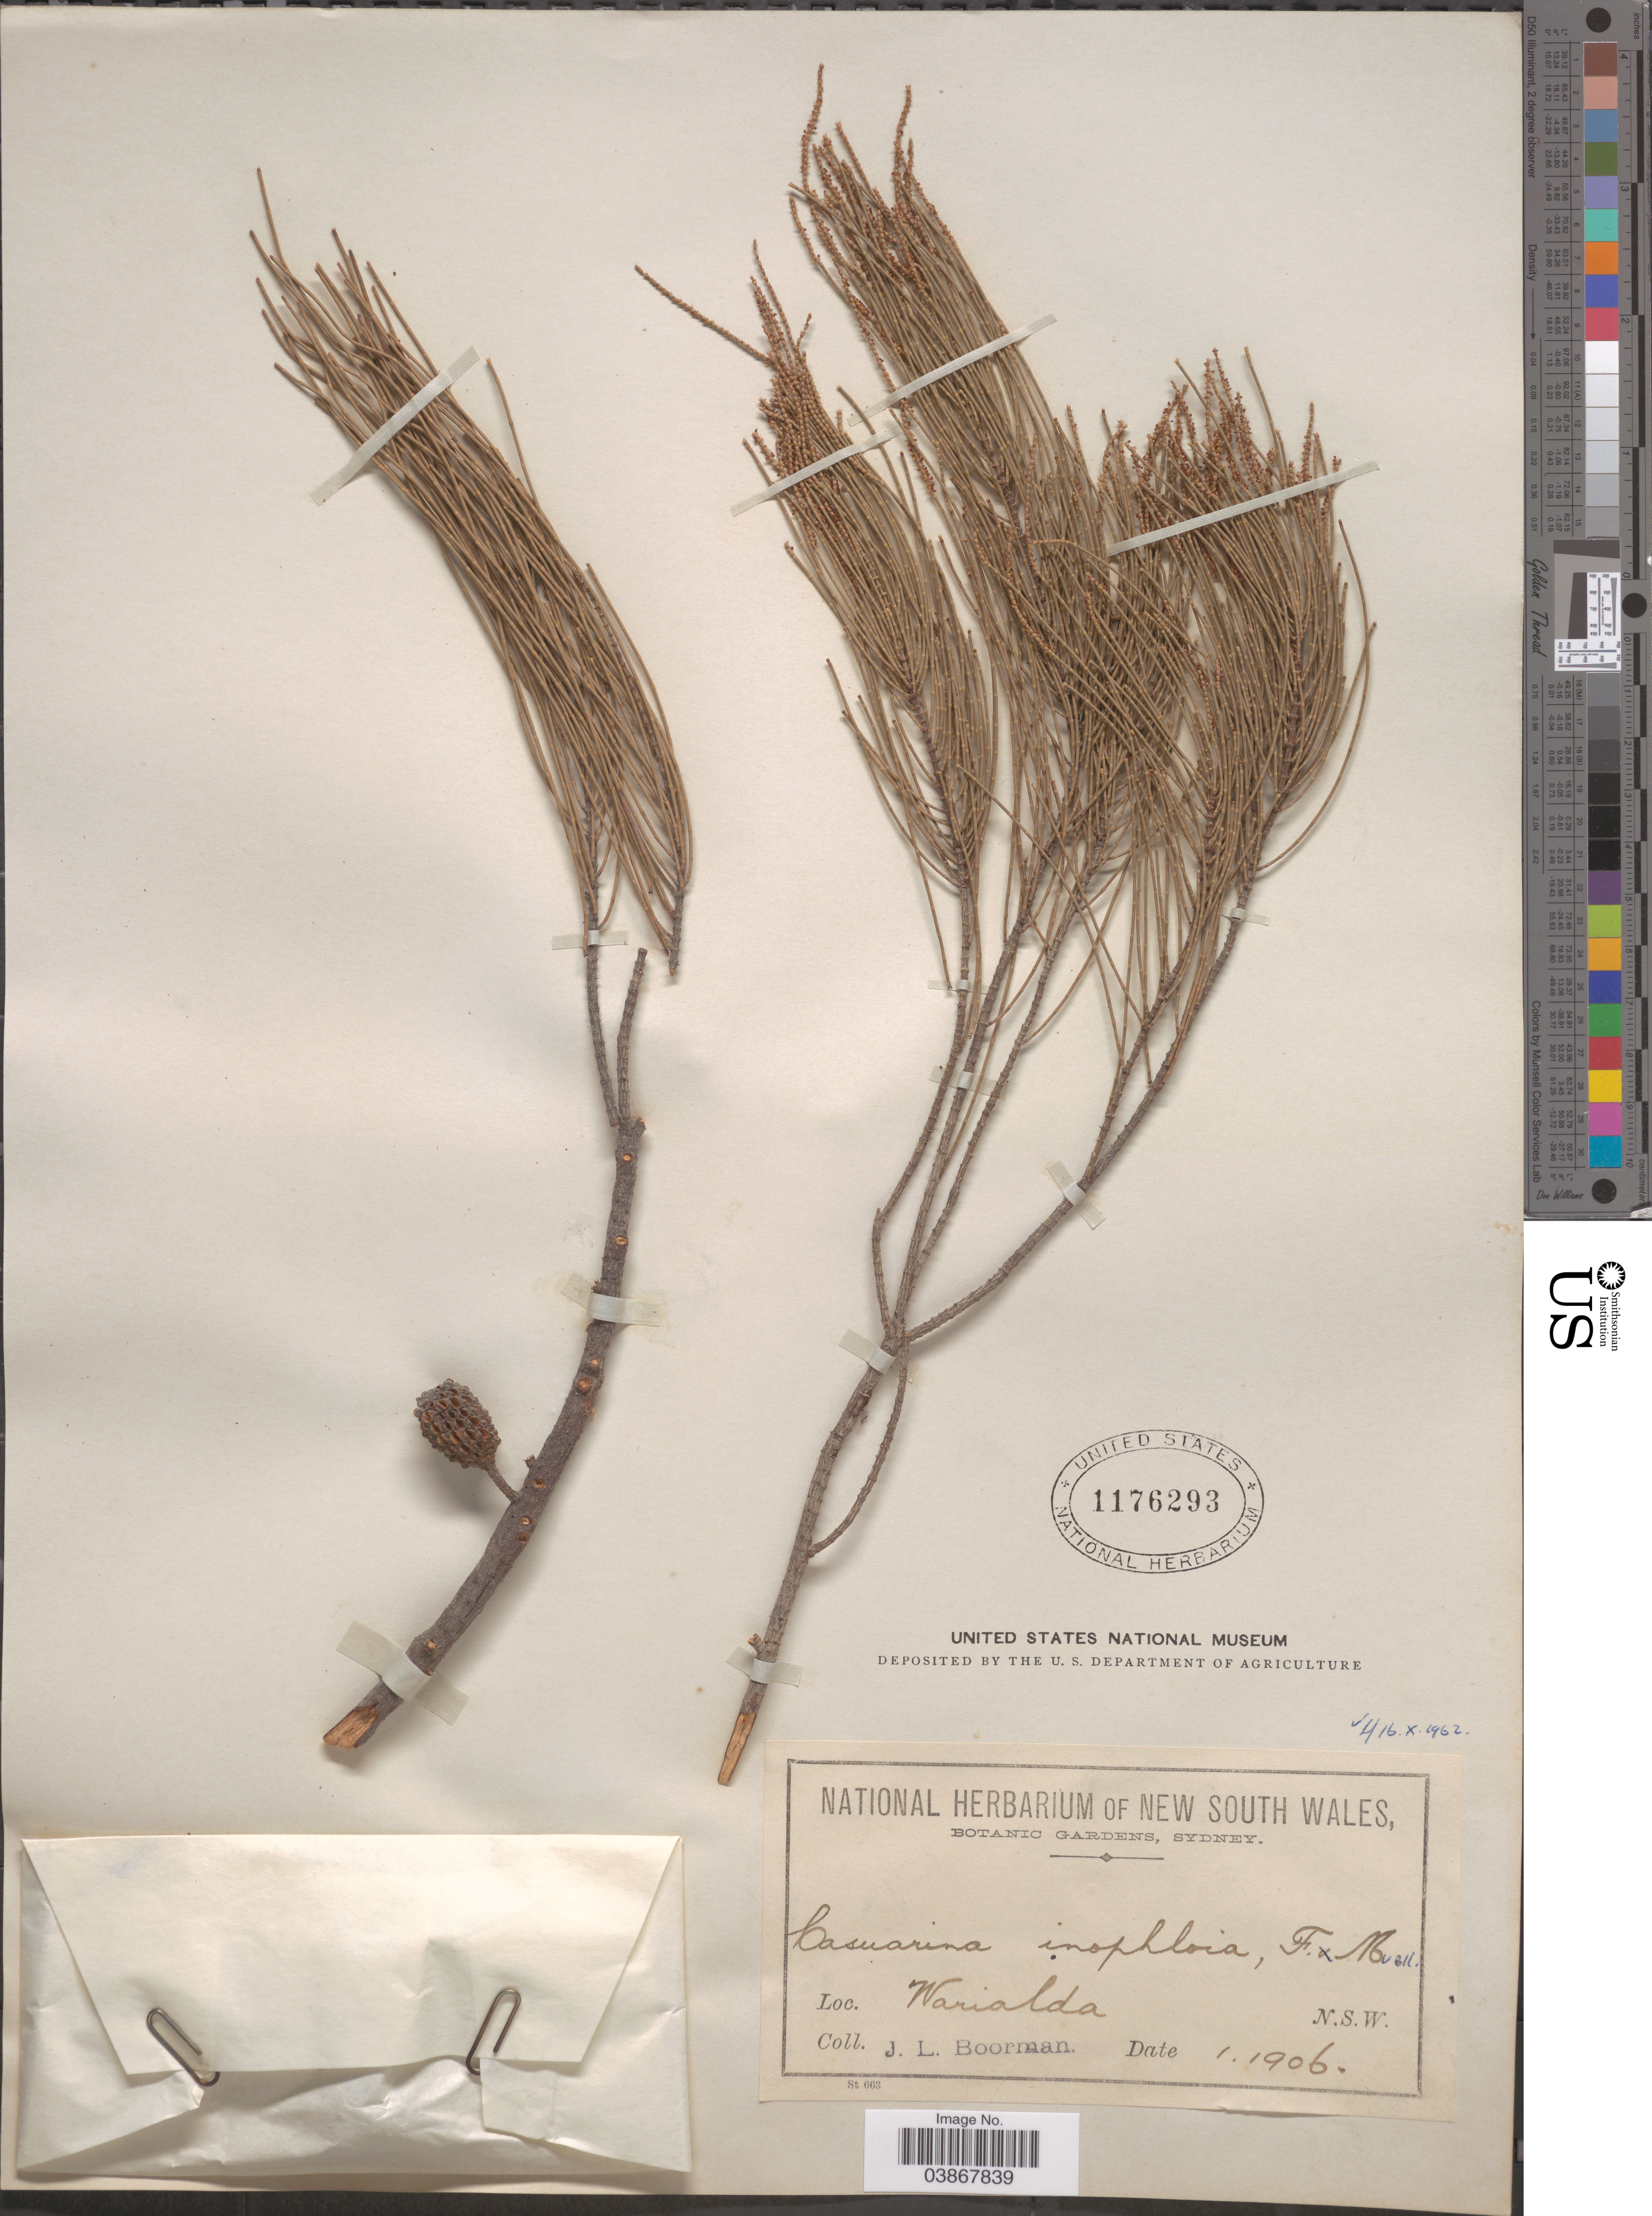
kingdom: Plantae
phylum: Tracheophyta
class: Magnoliopsida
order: Fagales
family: Casuarinaceae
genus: Casuarina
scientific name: Casuarina inophloia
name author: F. Muell. & F.M. Bailey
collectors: J. Boorman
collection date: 1906-01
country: Australia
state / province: New South Wales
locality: Warialda.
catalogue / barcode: US 1176293